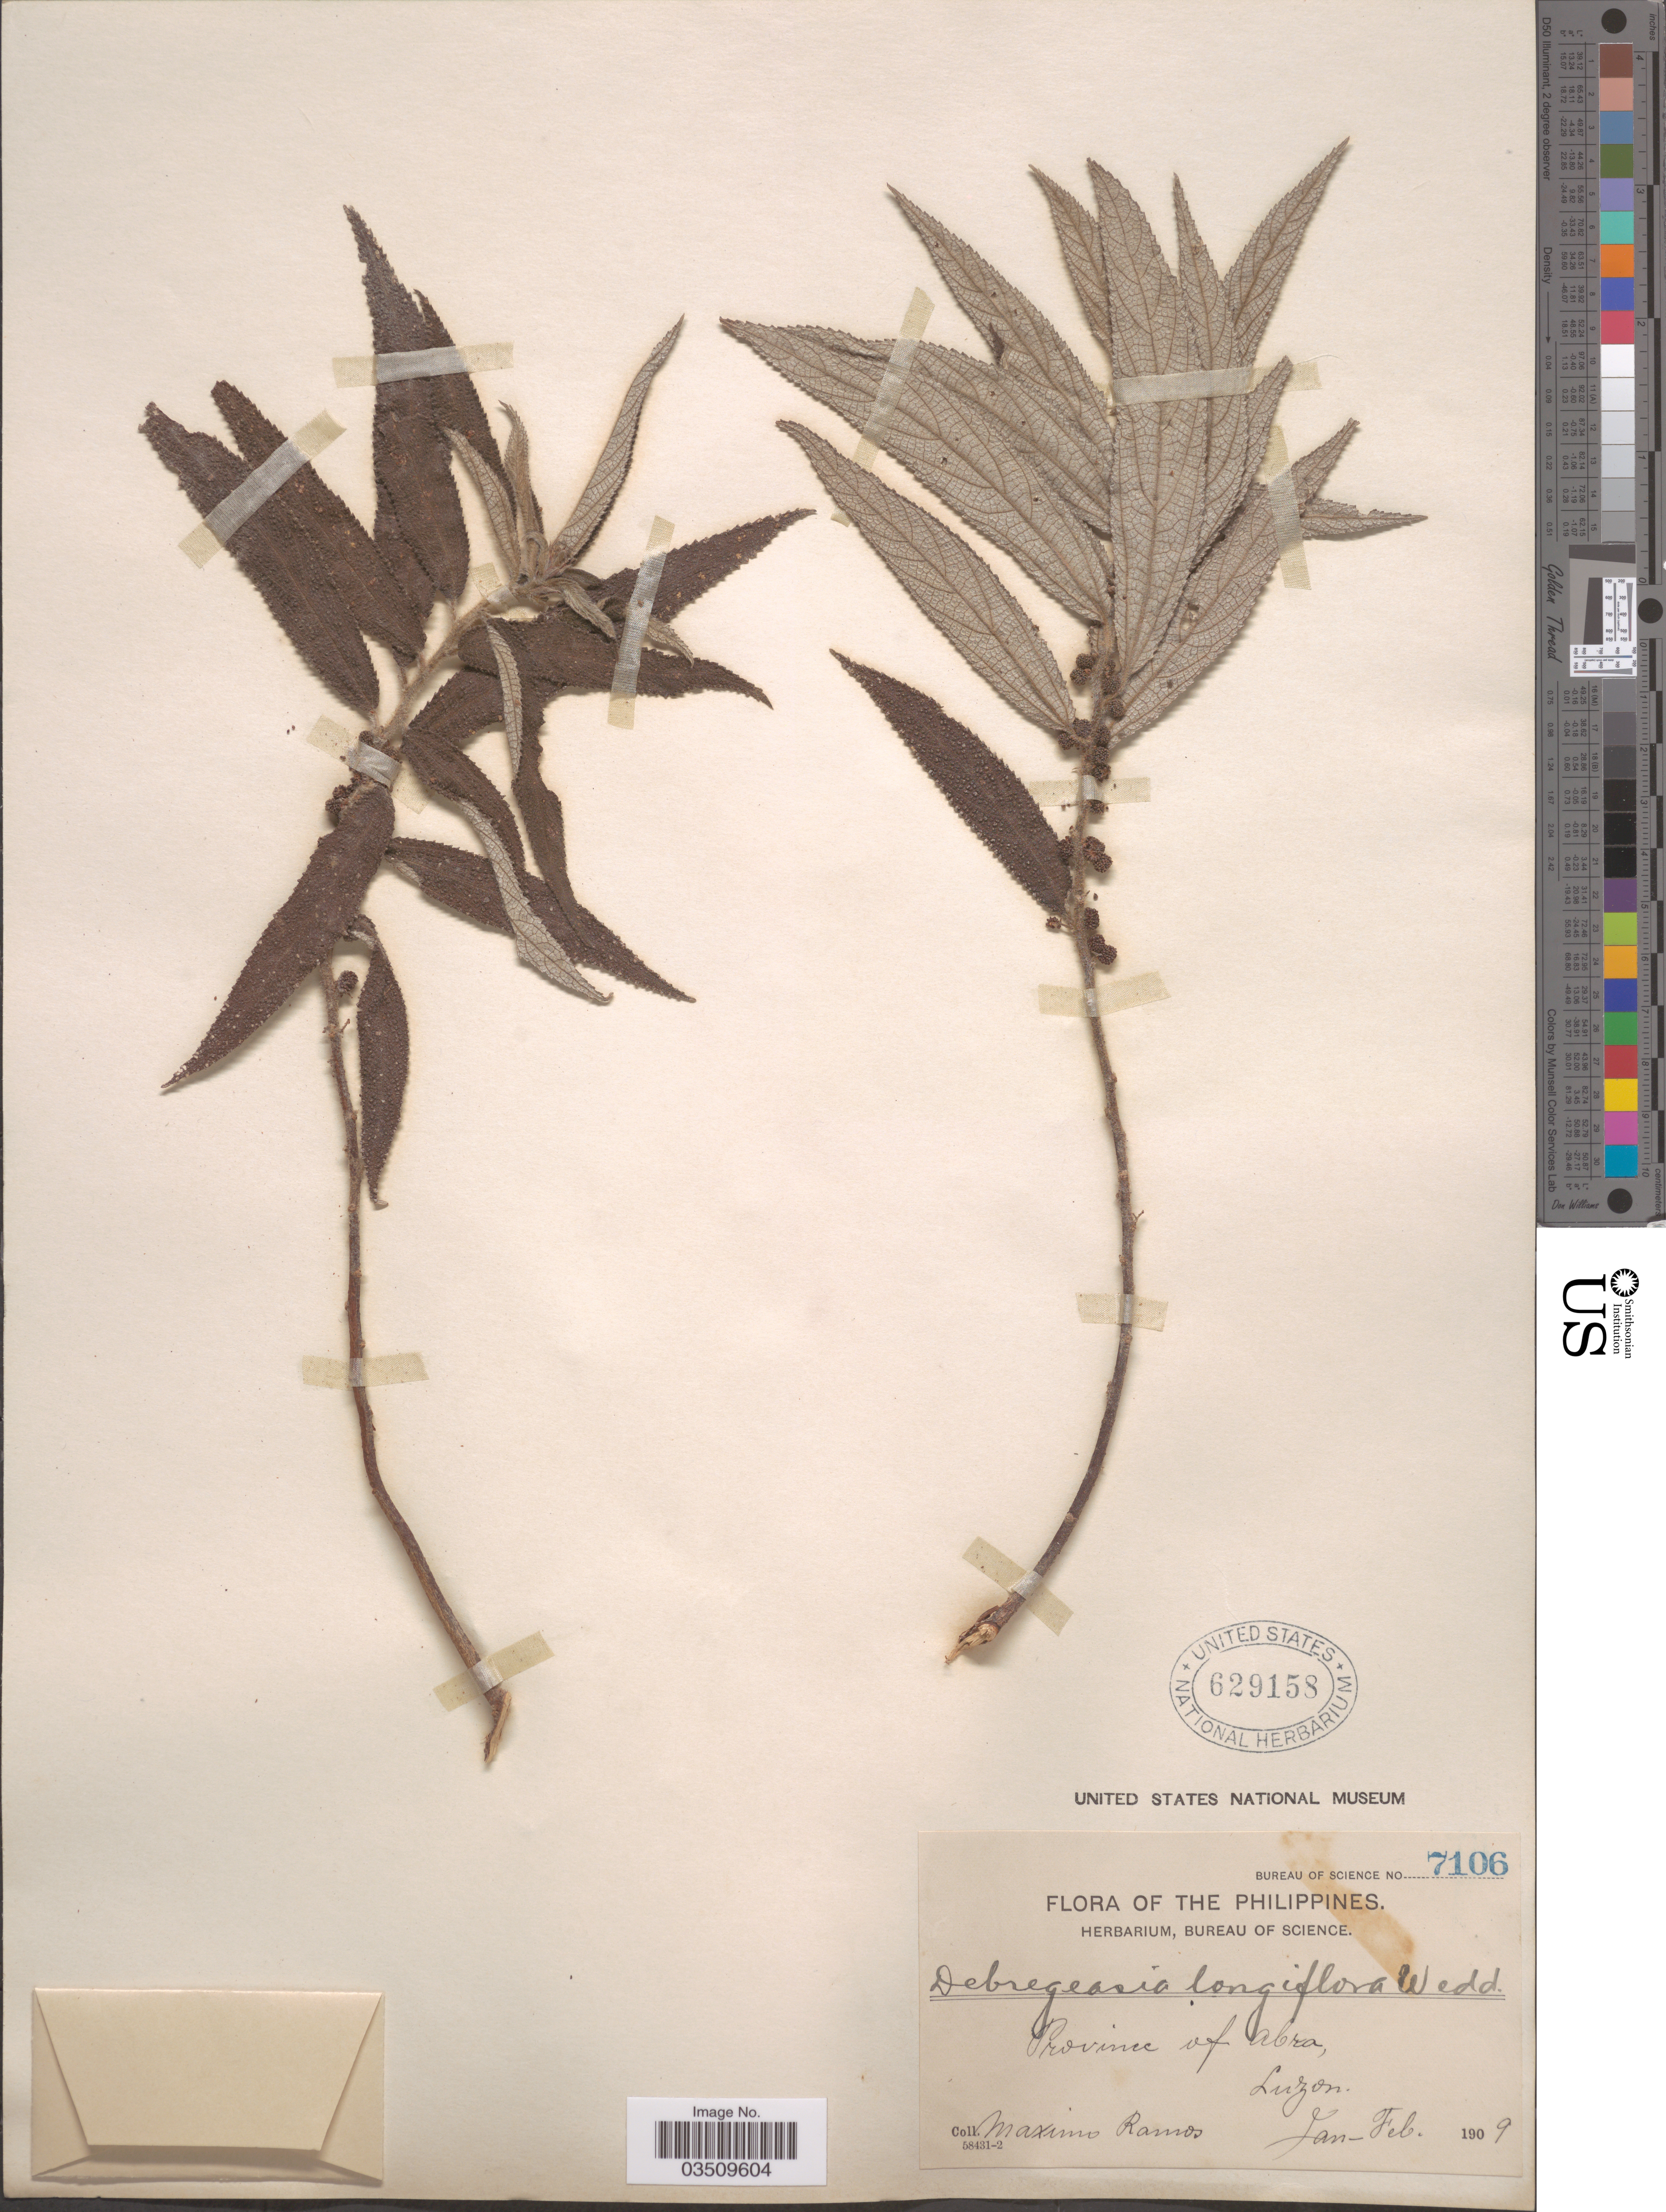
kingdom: Plantae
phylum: Tracheophyta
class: Magnoliopsida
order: Rosales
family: Urticaceae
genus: Debregeasia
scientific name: Debregeasia longifolia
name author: (Burm. f.) Wedd.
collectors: M. Ramos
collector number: Bureau of Science 7106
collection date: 1909-01/1909-02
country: Philippines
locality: Province of Abra, Luzon.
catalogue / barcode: US 629158